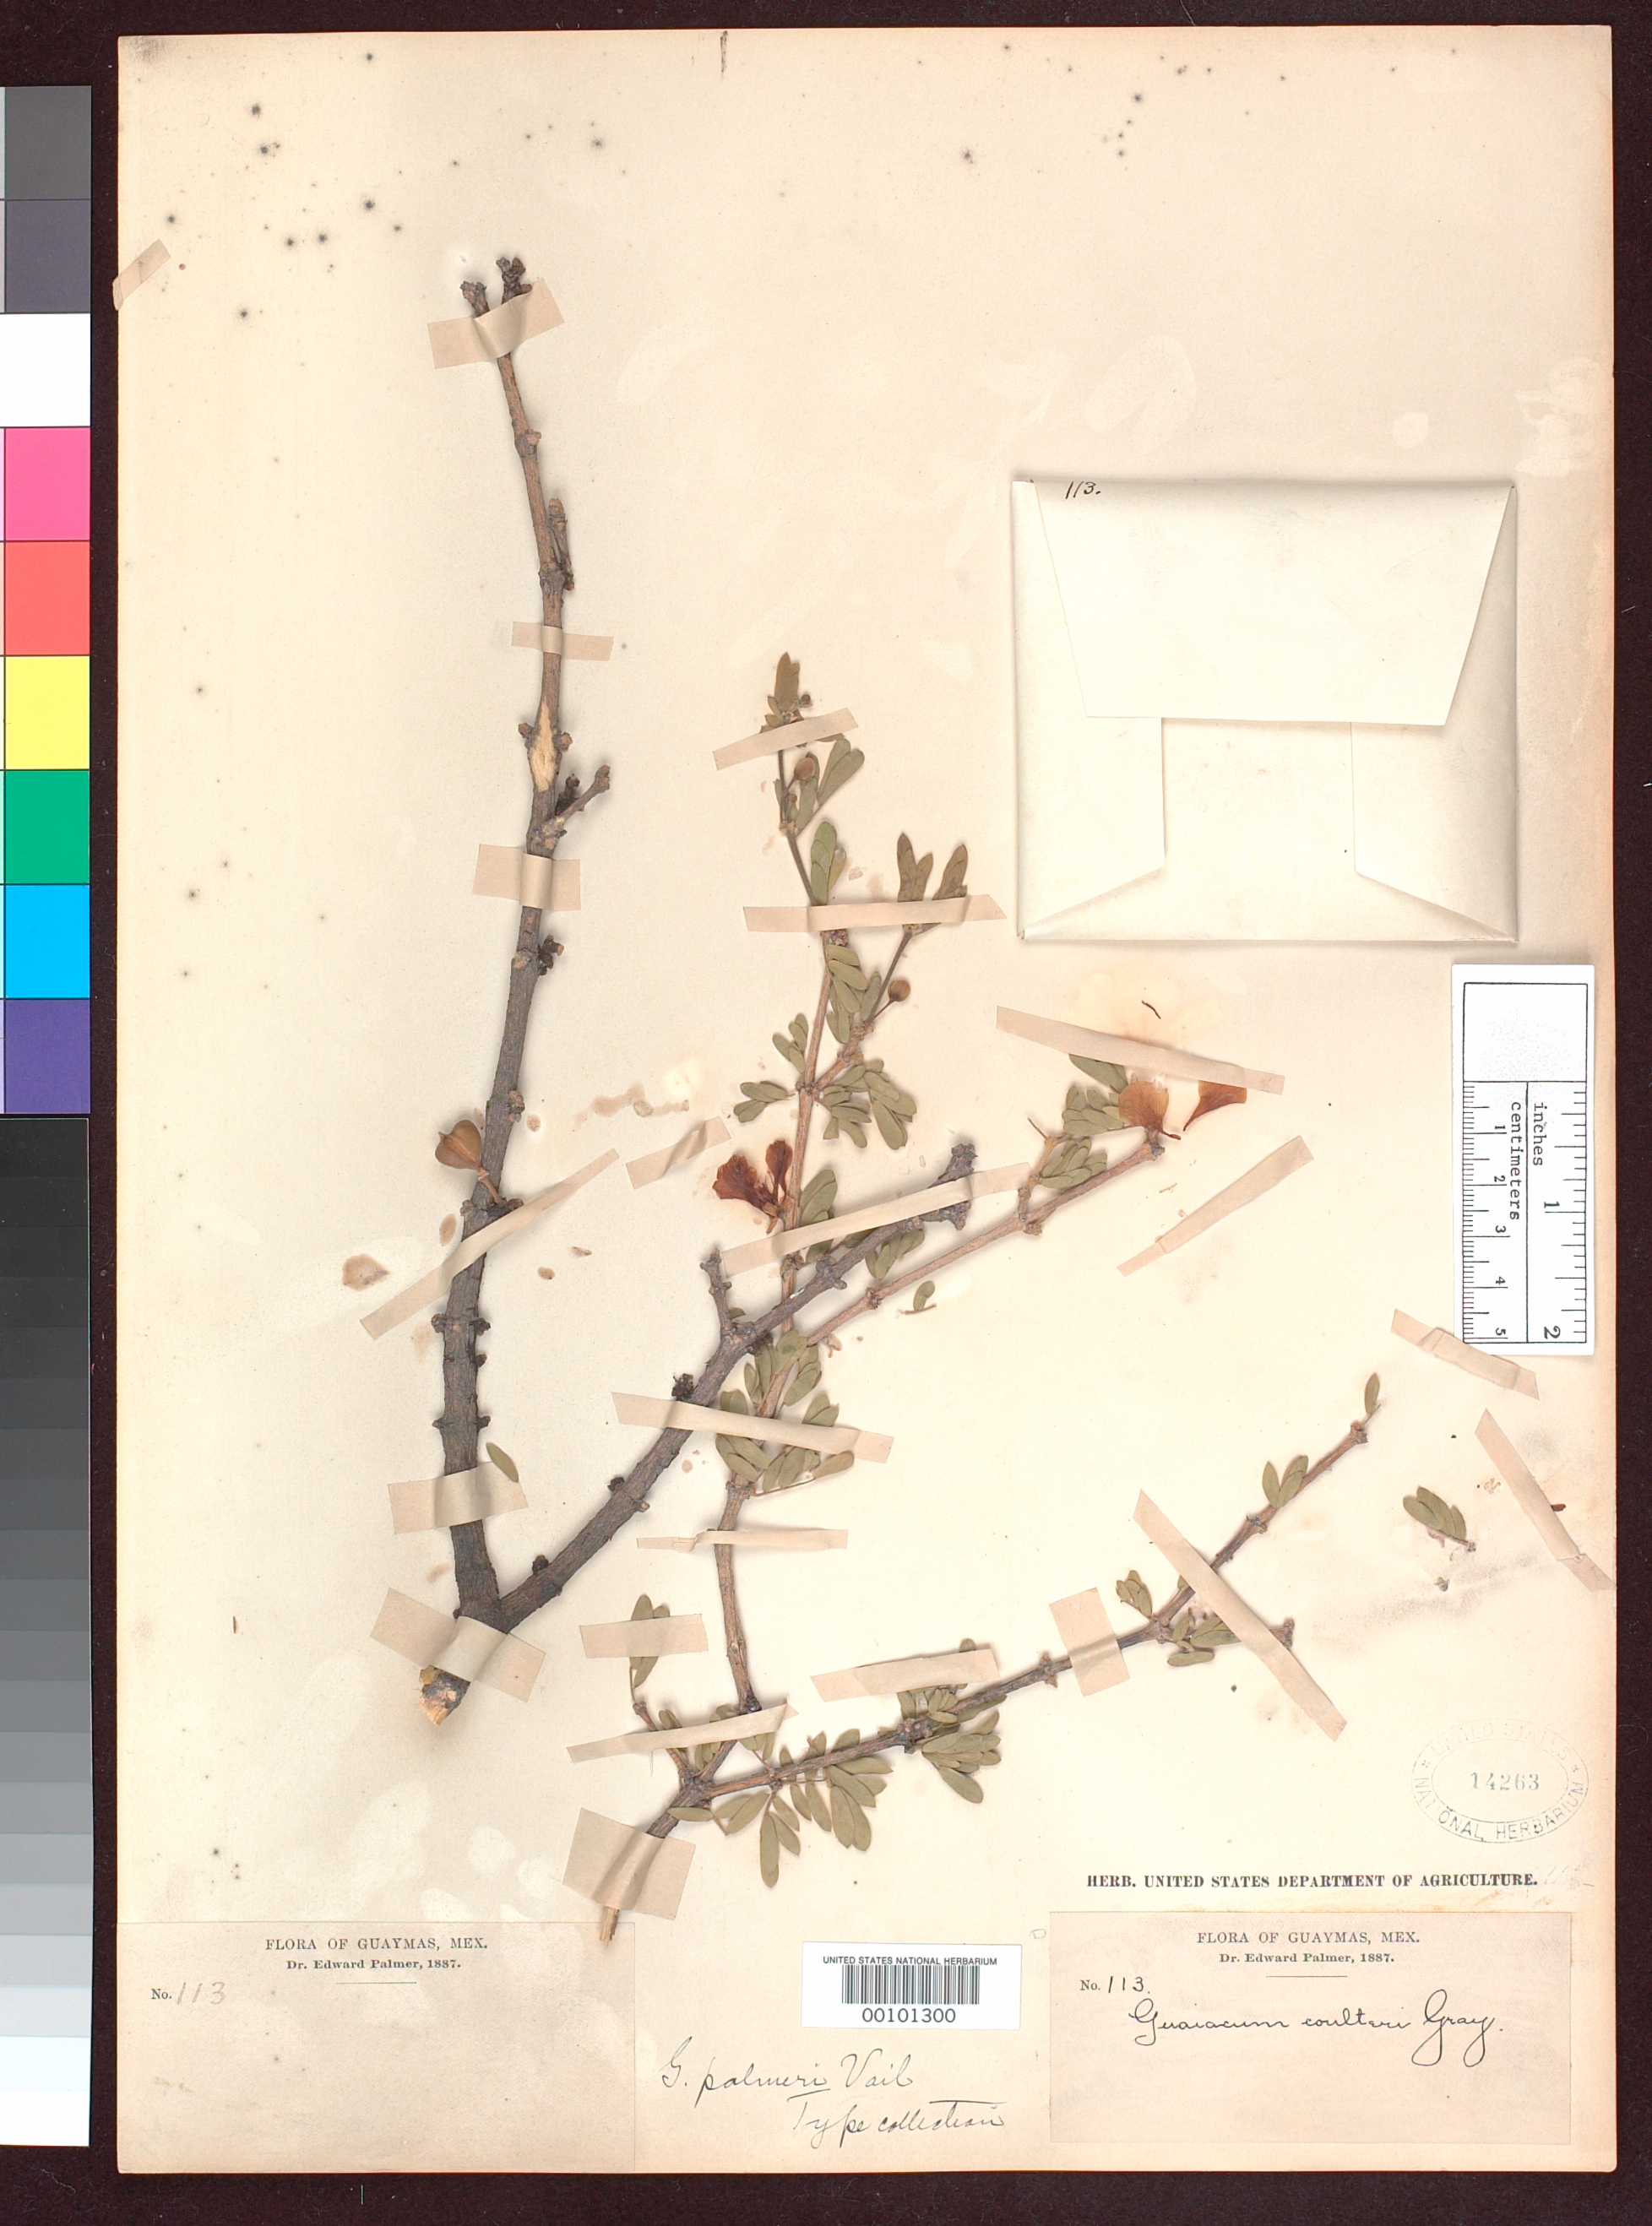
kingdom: Plantae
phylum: Tracheophyta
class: Magnoliopsida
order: Zygophyllales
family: Zygophyllaceae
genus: Guaiacum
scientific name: Guaiacum palmeri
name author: Vail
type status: Isotype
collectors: E. Palmer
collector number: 113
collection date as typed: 1887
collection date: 1887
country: Mexico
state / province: Sonora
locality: Guaymas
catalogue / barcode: US 14263